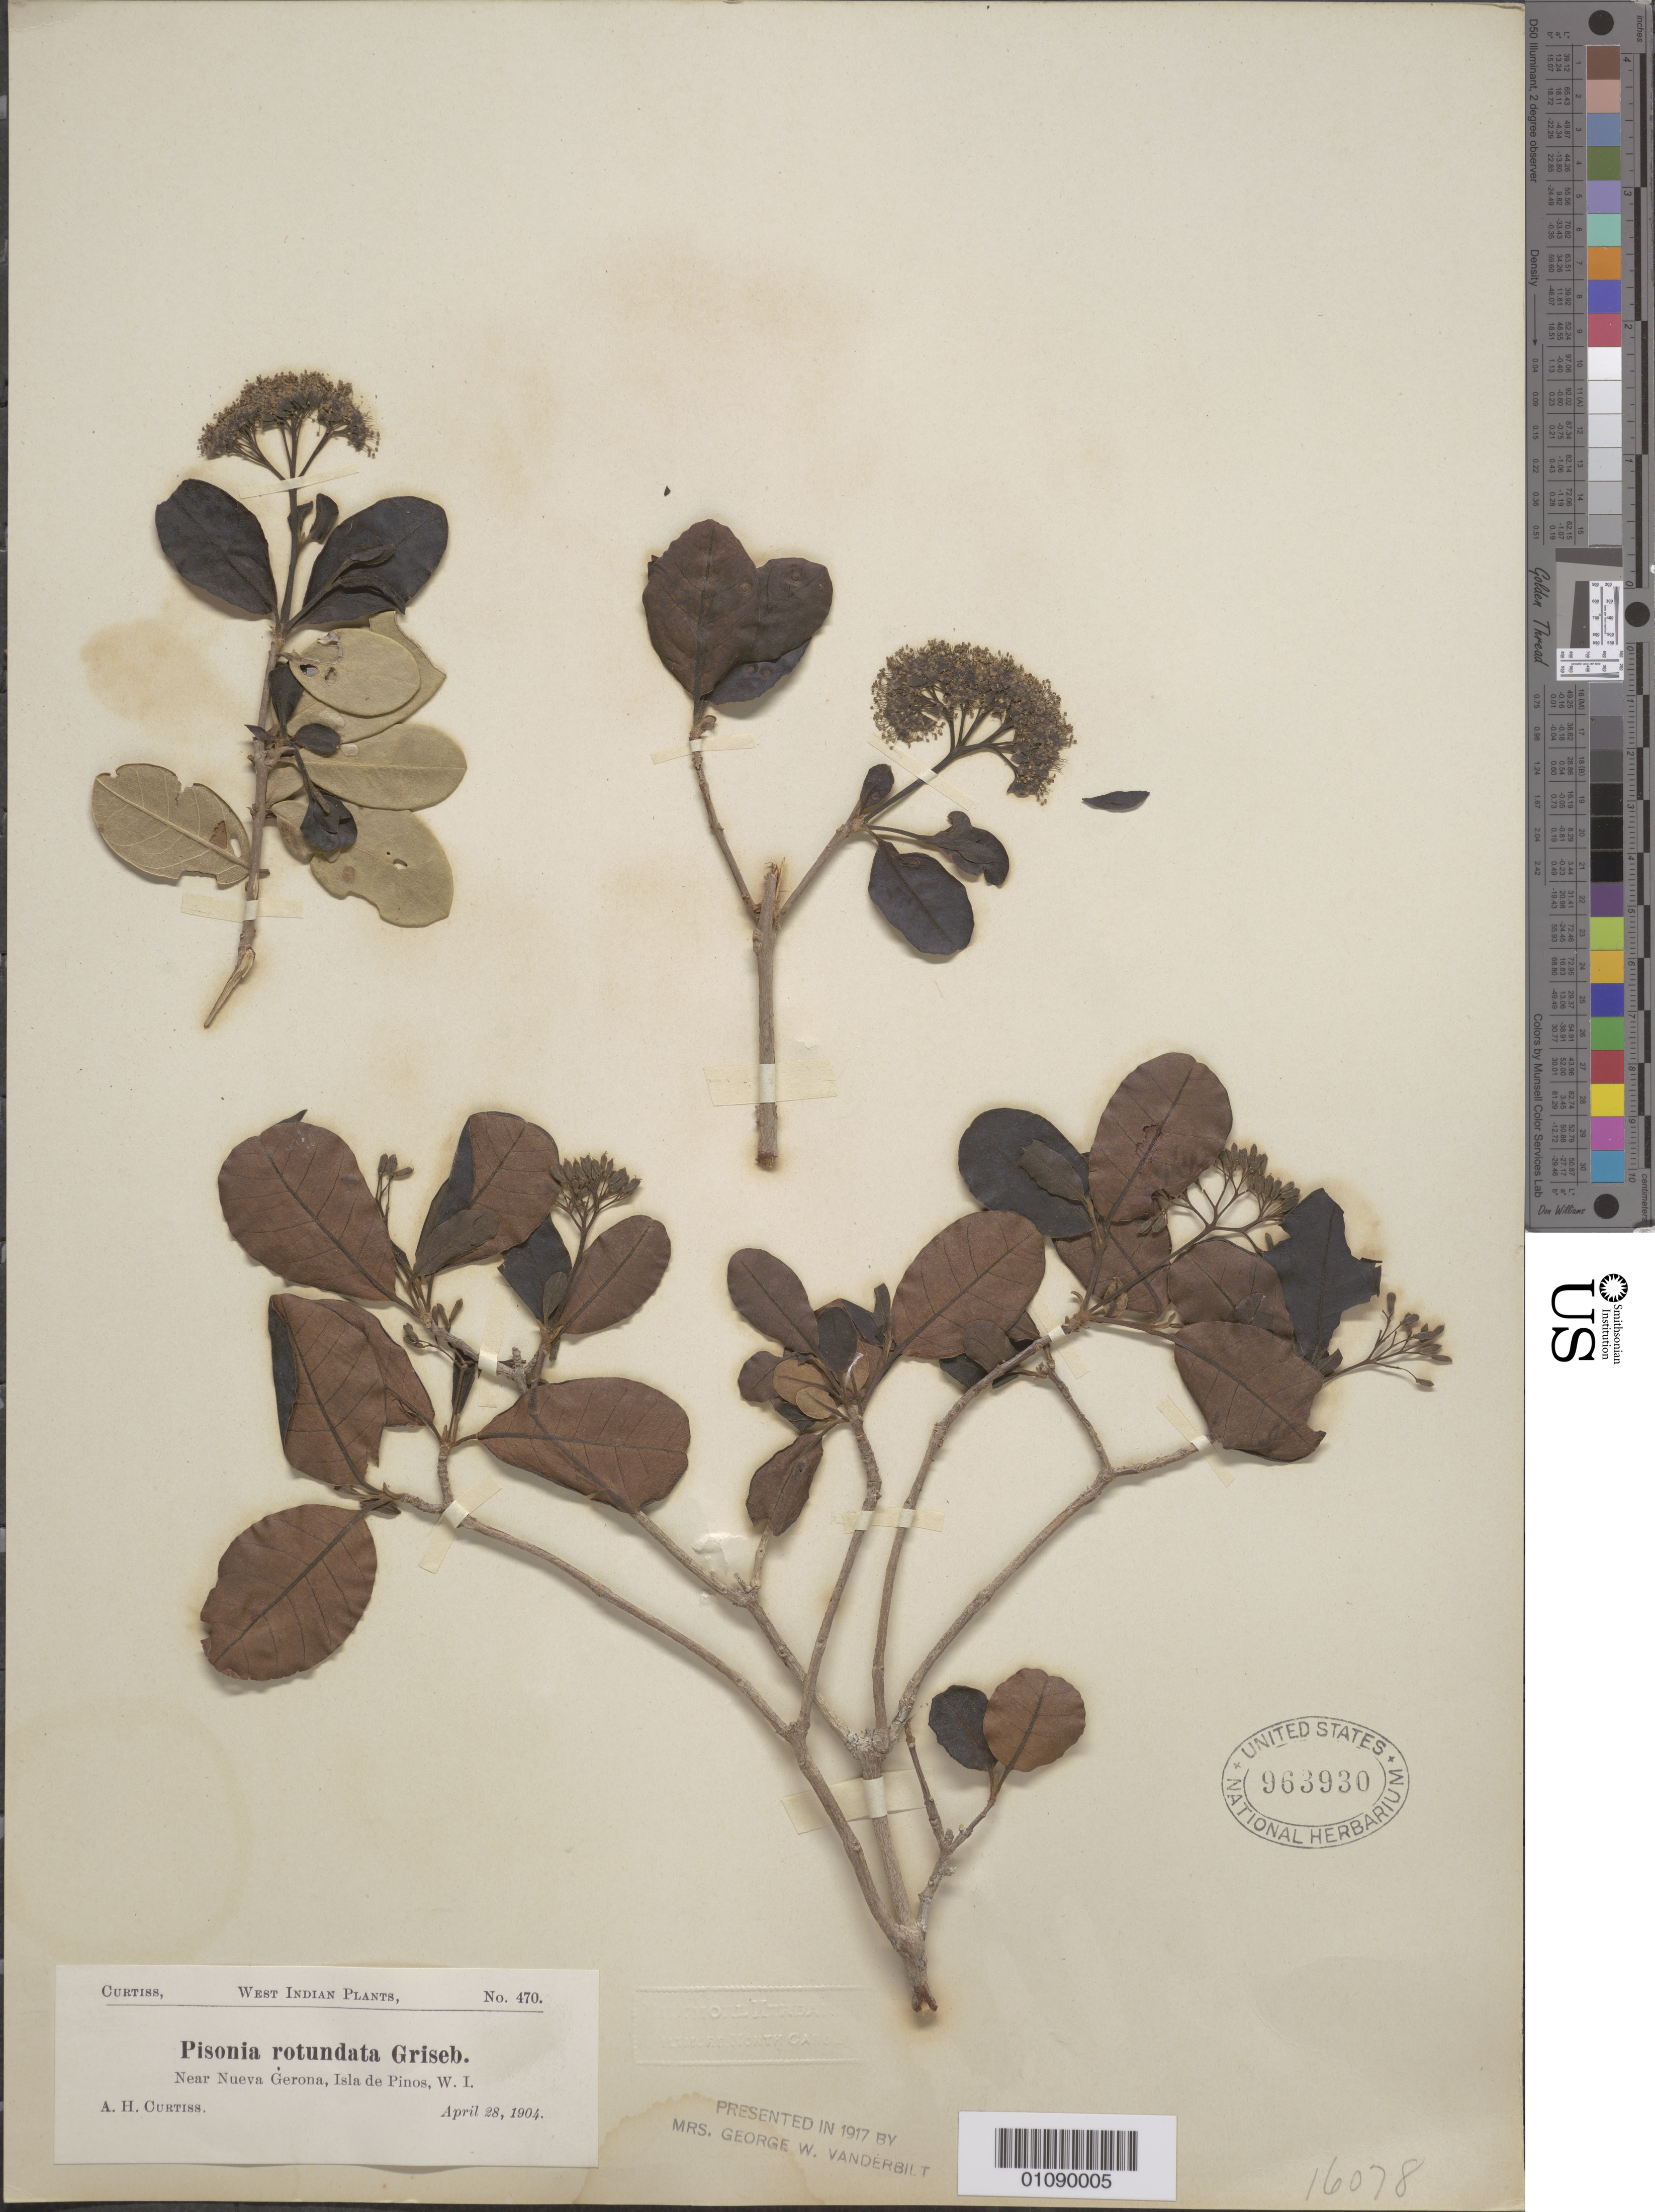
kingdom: Plantae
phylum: Tracheophyta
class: Magnoliopsida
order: Caryophyllales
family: Nyctaginaceae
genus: Pisonia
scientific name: Pisonia rotundata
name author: Griseb.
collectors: A. H. Curtiss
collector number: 470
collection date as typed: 28 Apr 1904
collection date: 1904-04-28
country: Cuba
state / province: Isla de La Juventud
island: Isla de la Juventud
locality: Isla de Pinos, Near Nueva Gerona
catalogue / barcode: US 963930